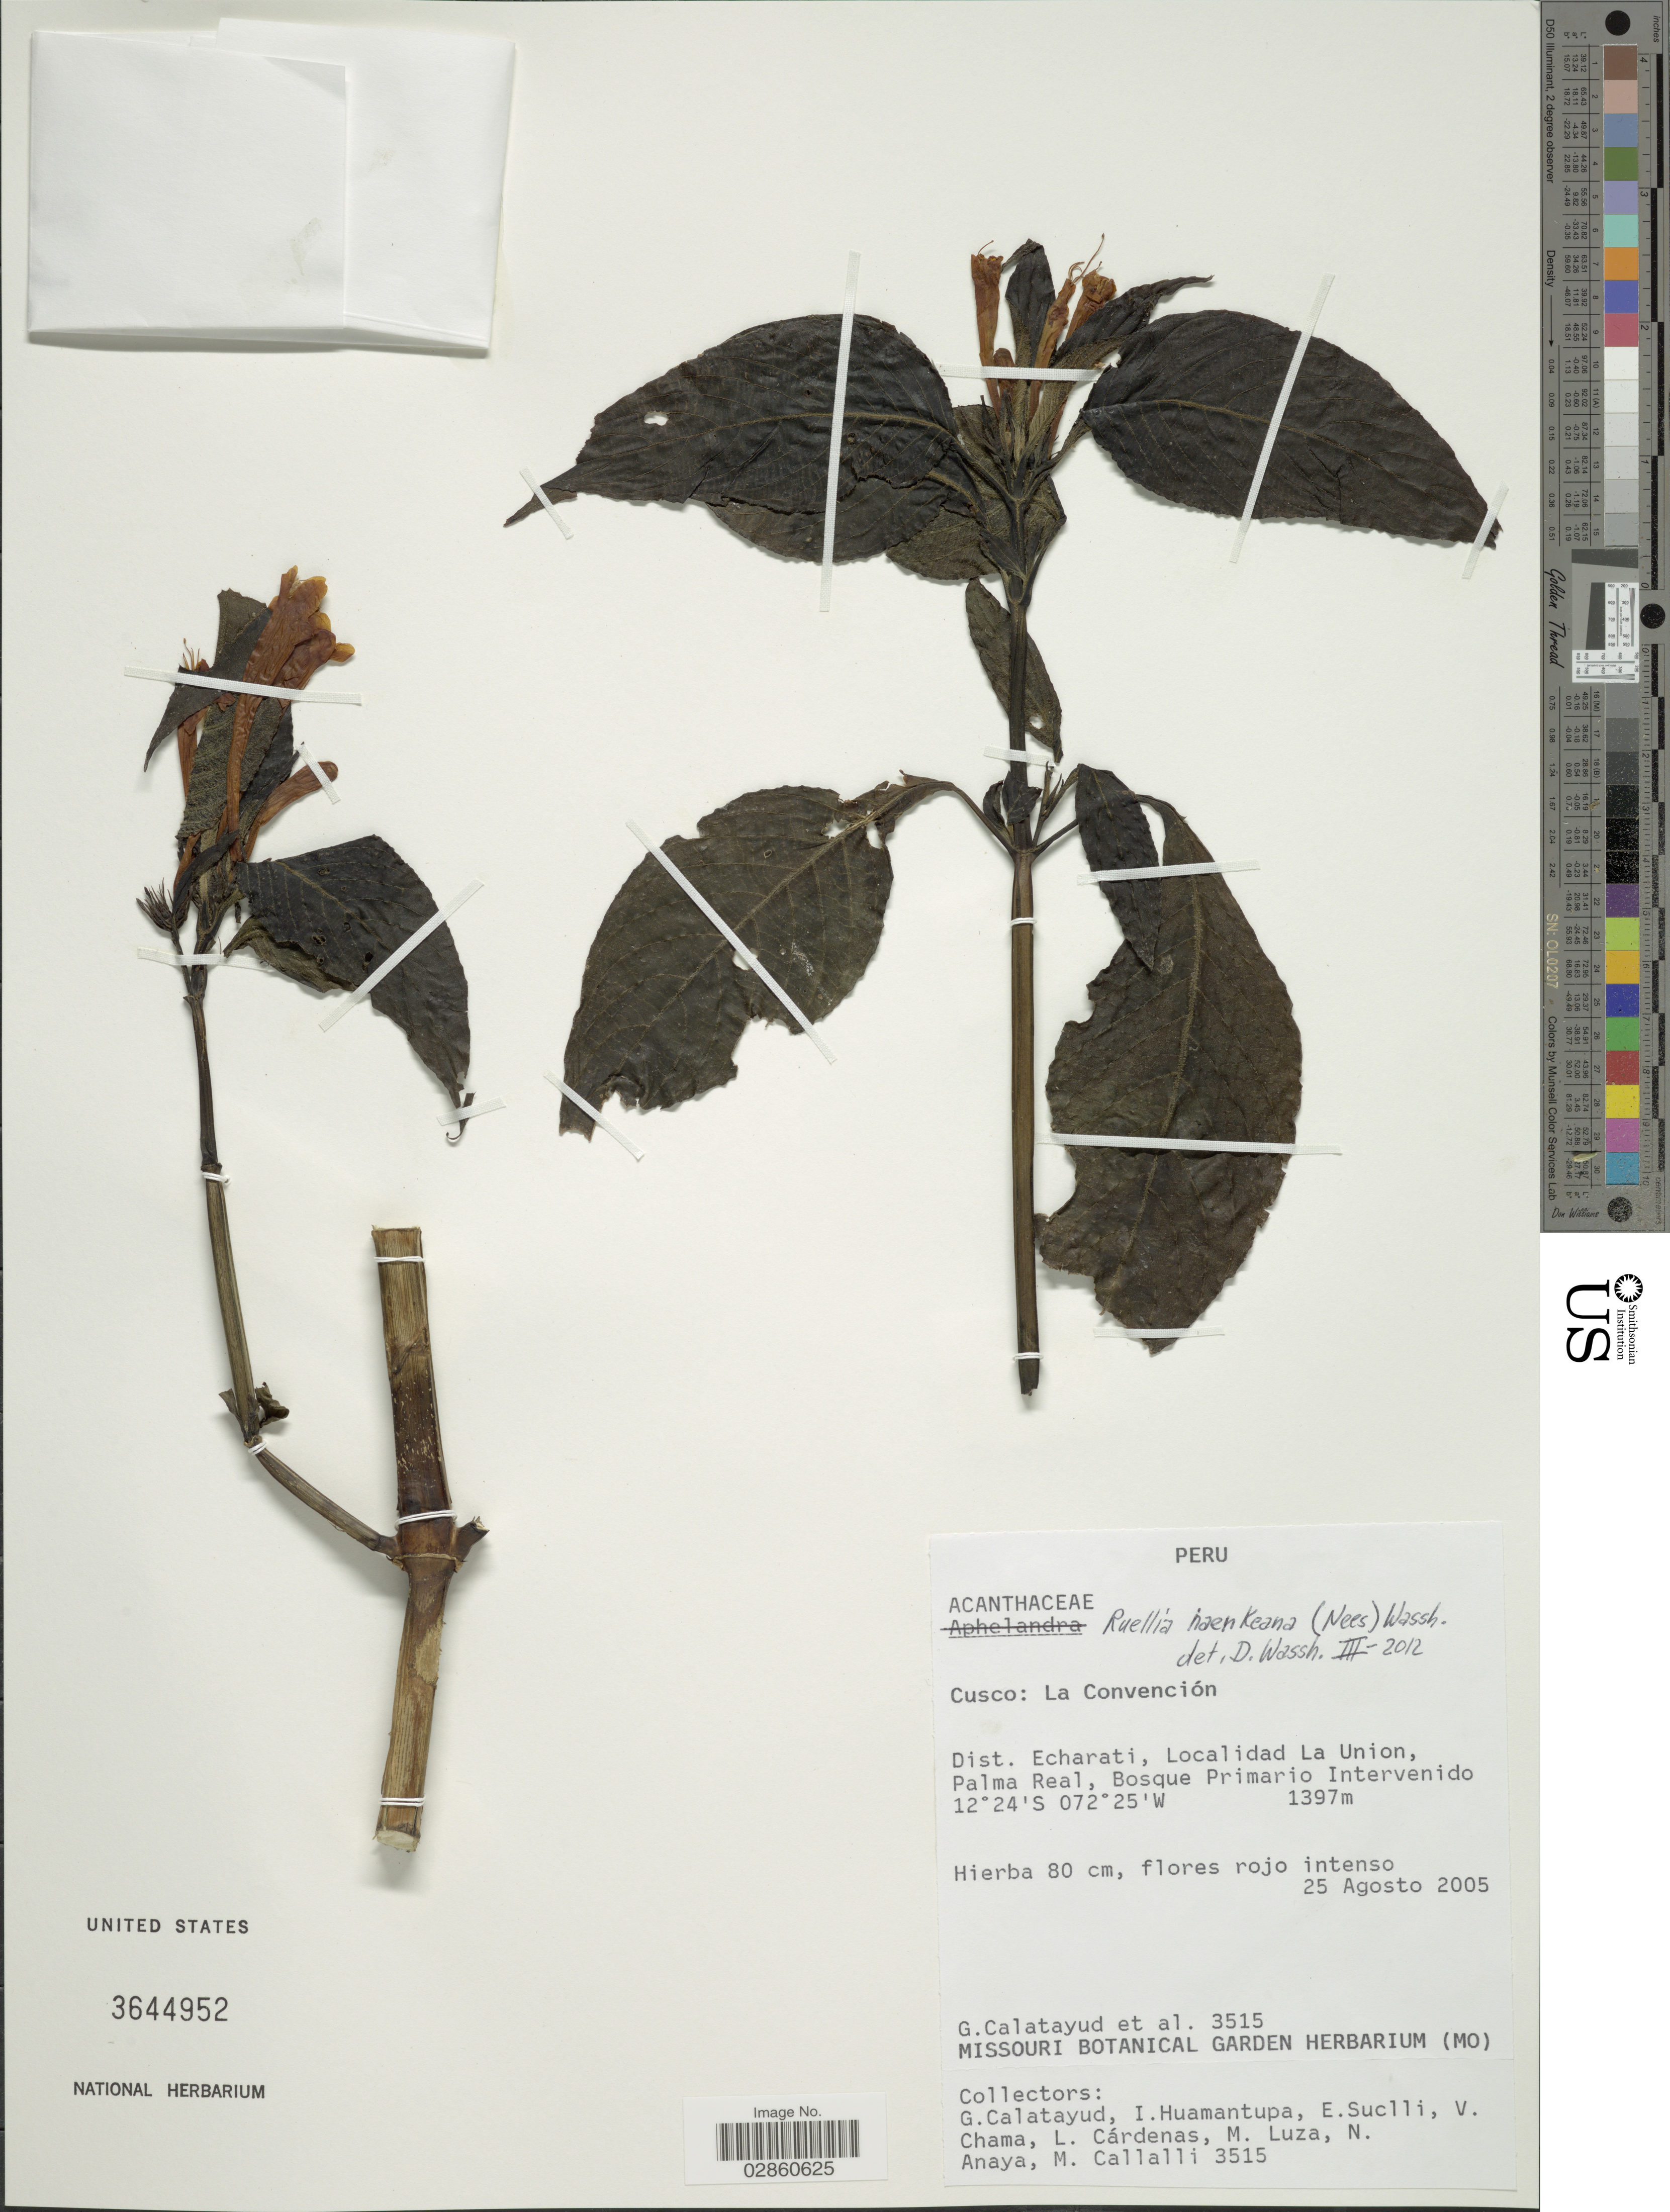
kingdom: Plantae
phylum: Tracheophyta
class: Magnoliopsida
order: Lamiales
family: Acanthaceae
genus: Ruellia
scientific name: Ruellia haenkeana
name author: (Nees) Wassh.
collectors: G. Calatayud, I. Huamantupa, E. Suclli, V. Chama & et al.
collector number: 3515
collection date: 2005-08-25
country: Peru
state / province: Cusco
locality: La Convención. Dist. Echarati, Localidad La Union, Palma Real, Bosque Primario Intervenido.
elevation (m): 1397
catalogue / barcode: US 3644952